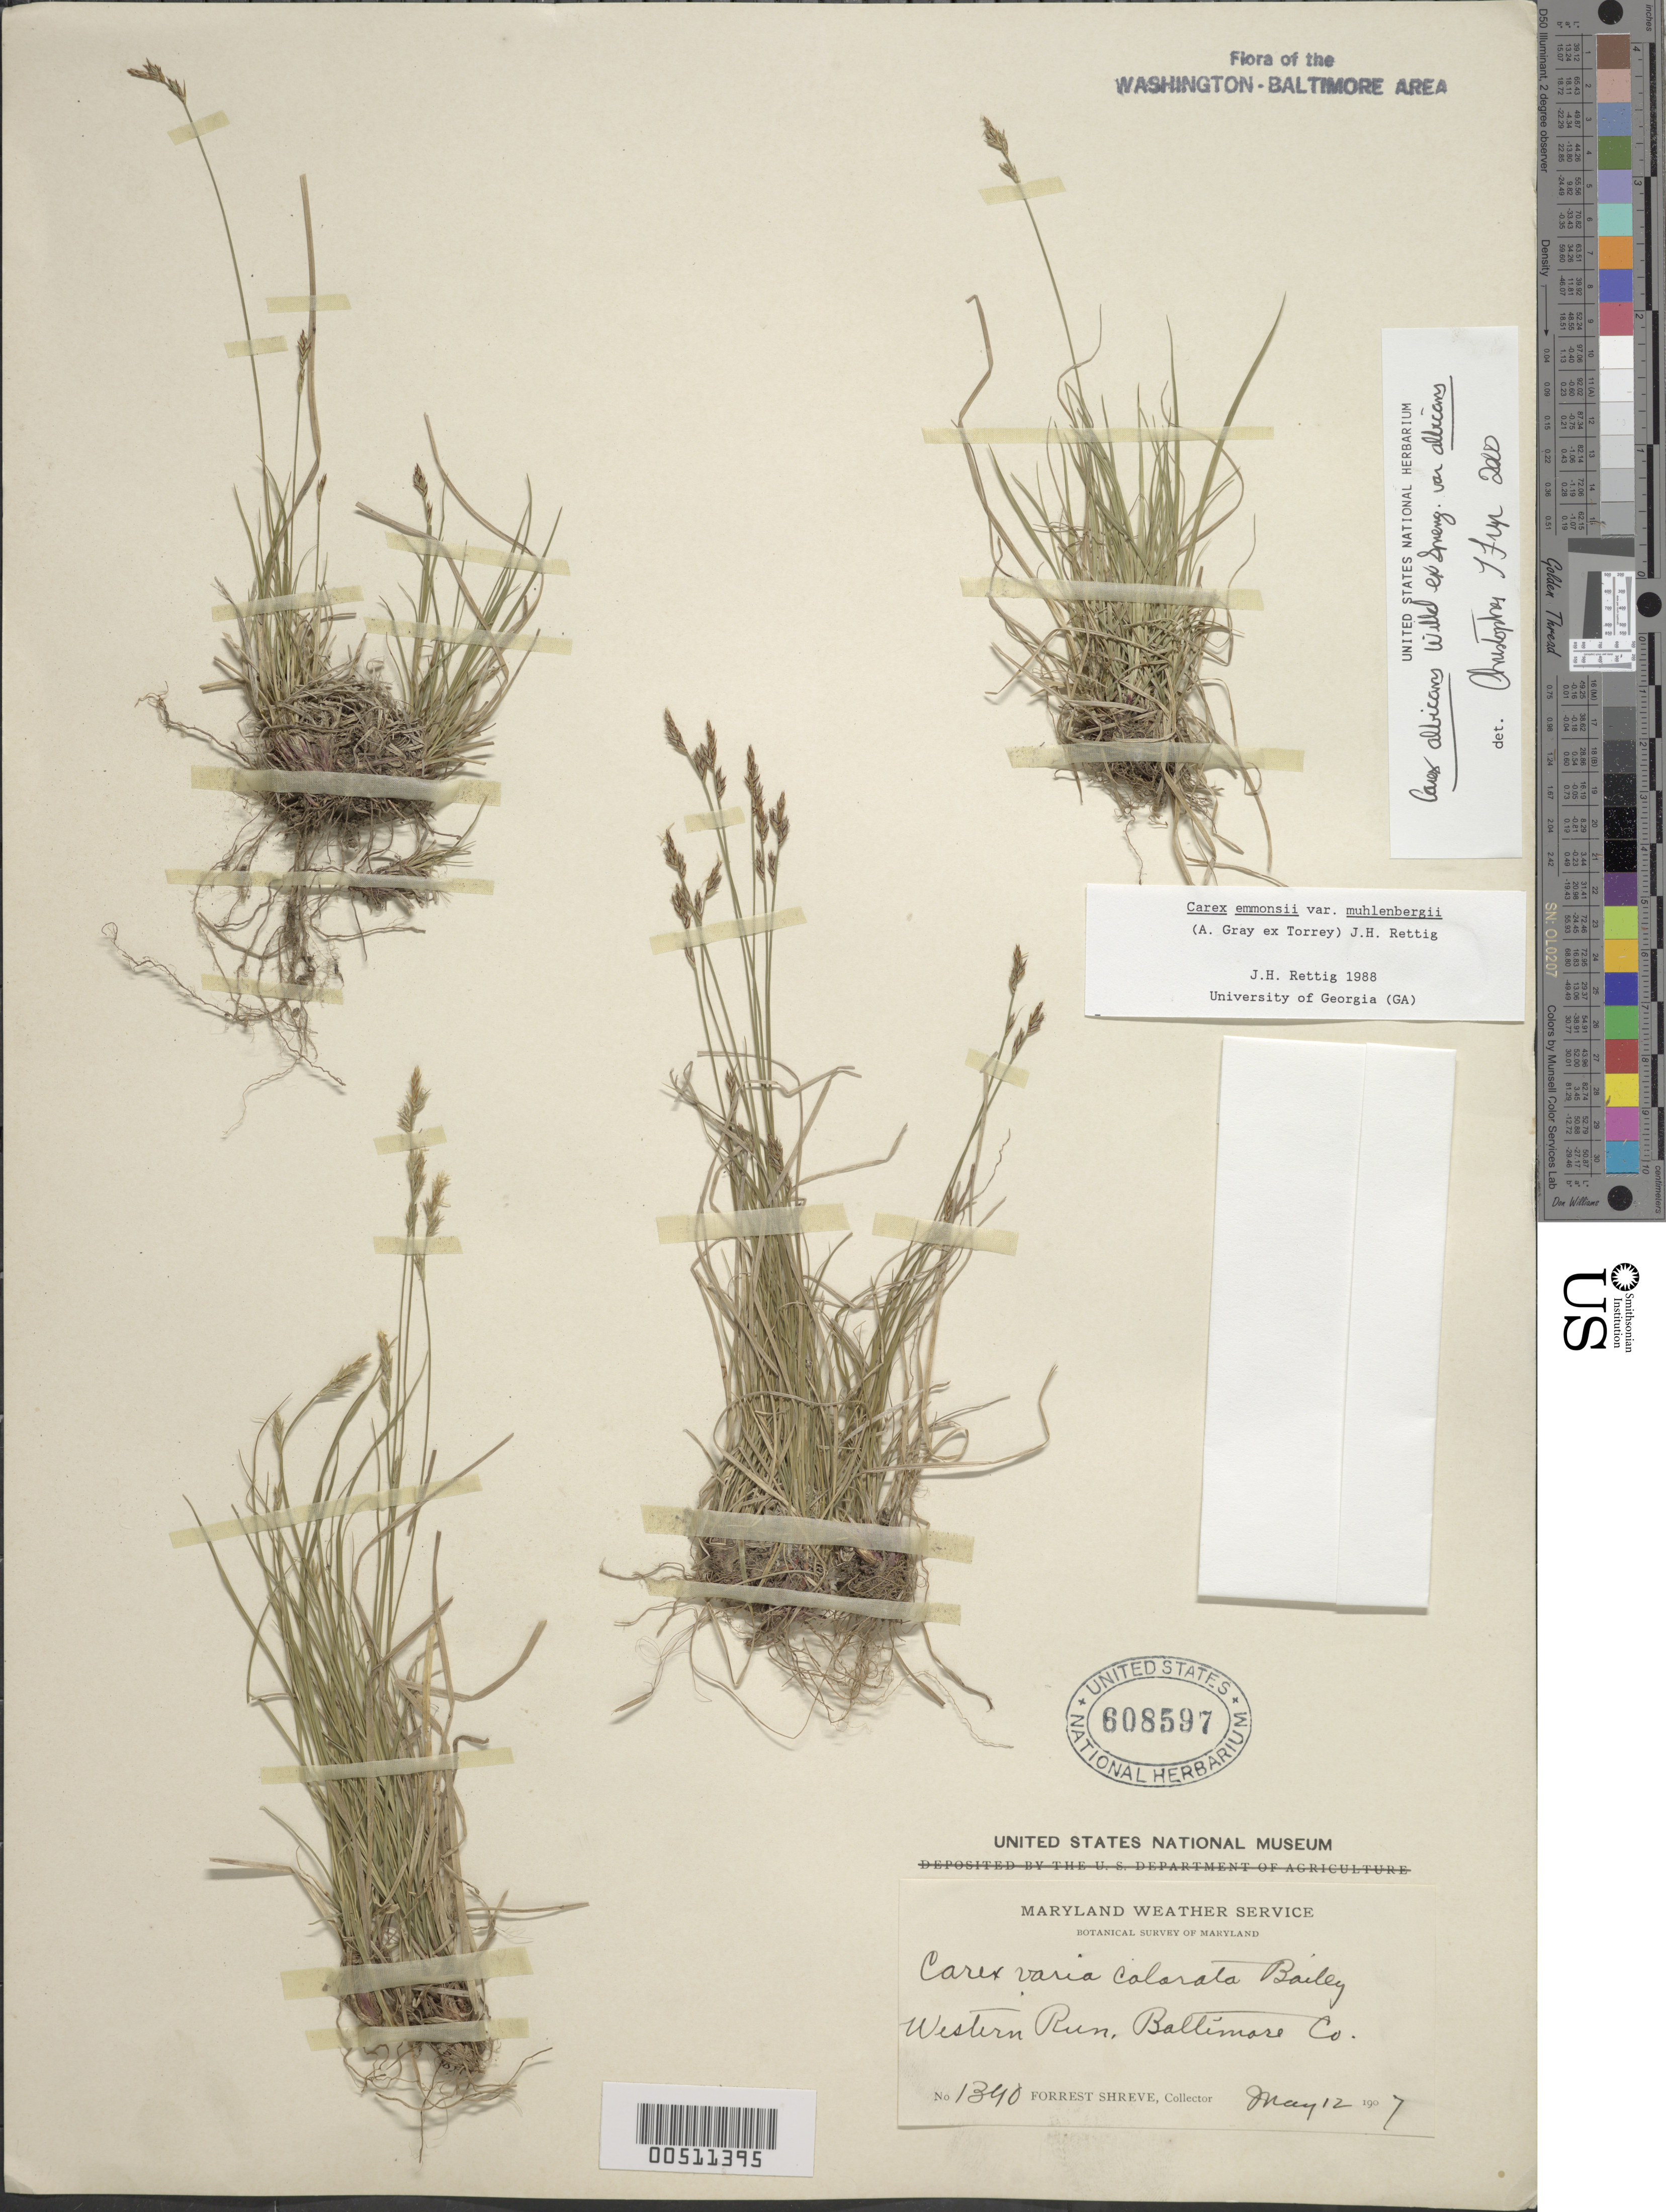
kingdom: Plantae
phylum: Tracheophyta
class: Liliopsida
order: Poales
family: Cyperaceae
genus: Carex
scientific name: Carex albicans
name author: Willd. ex Spreng.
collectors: F. Shreve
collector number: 1390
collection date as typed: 12 May 1907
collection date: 1907-05-12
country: United States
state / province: Maryland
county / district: Baltimore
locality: Western Run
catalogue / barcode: US 608597